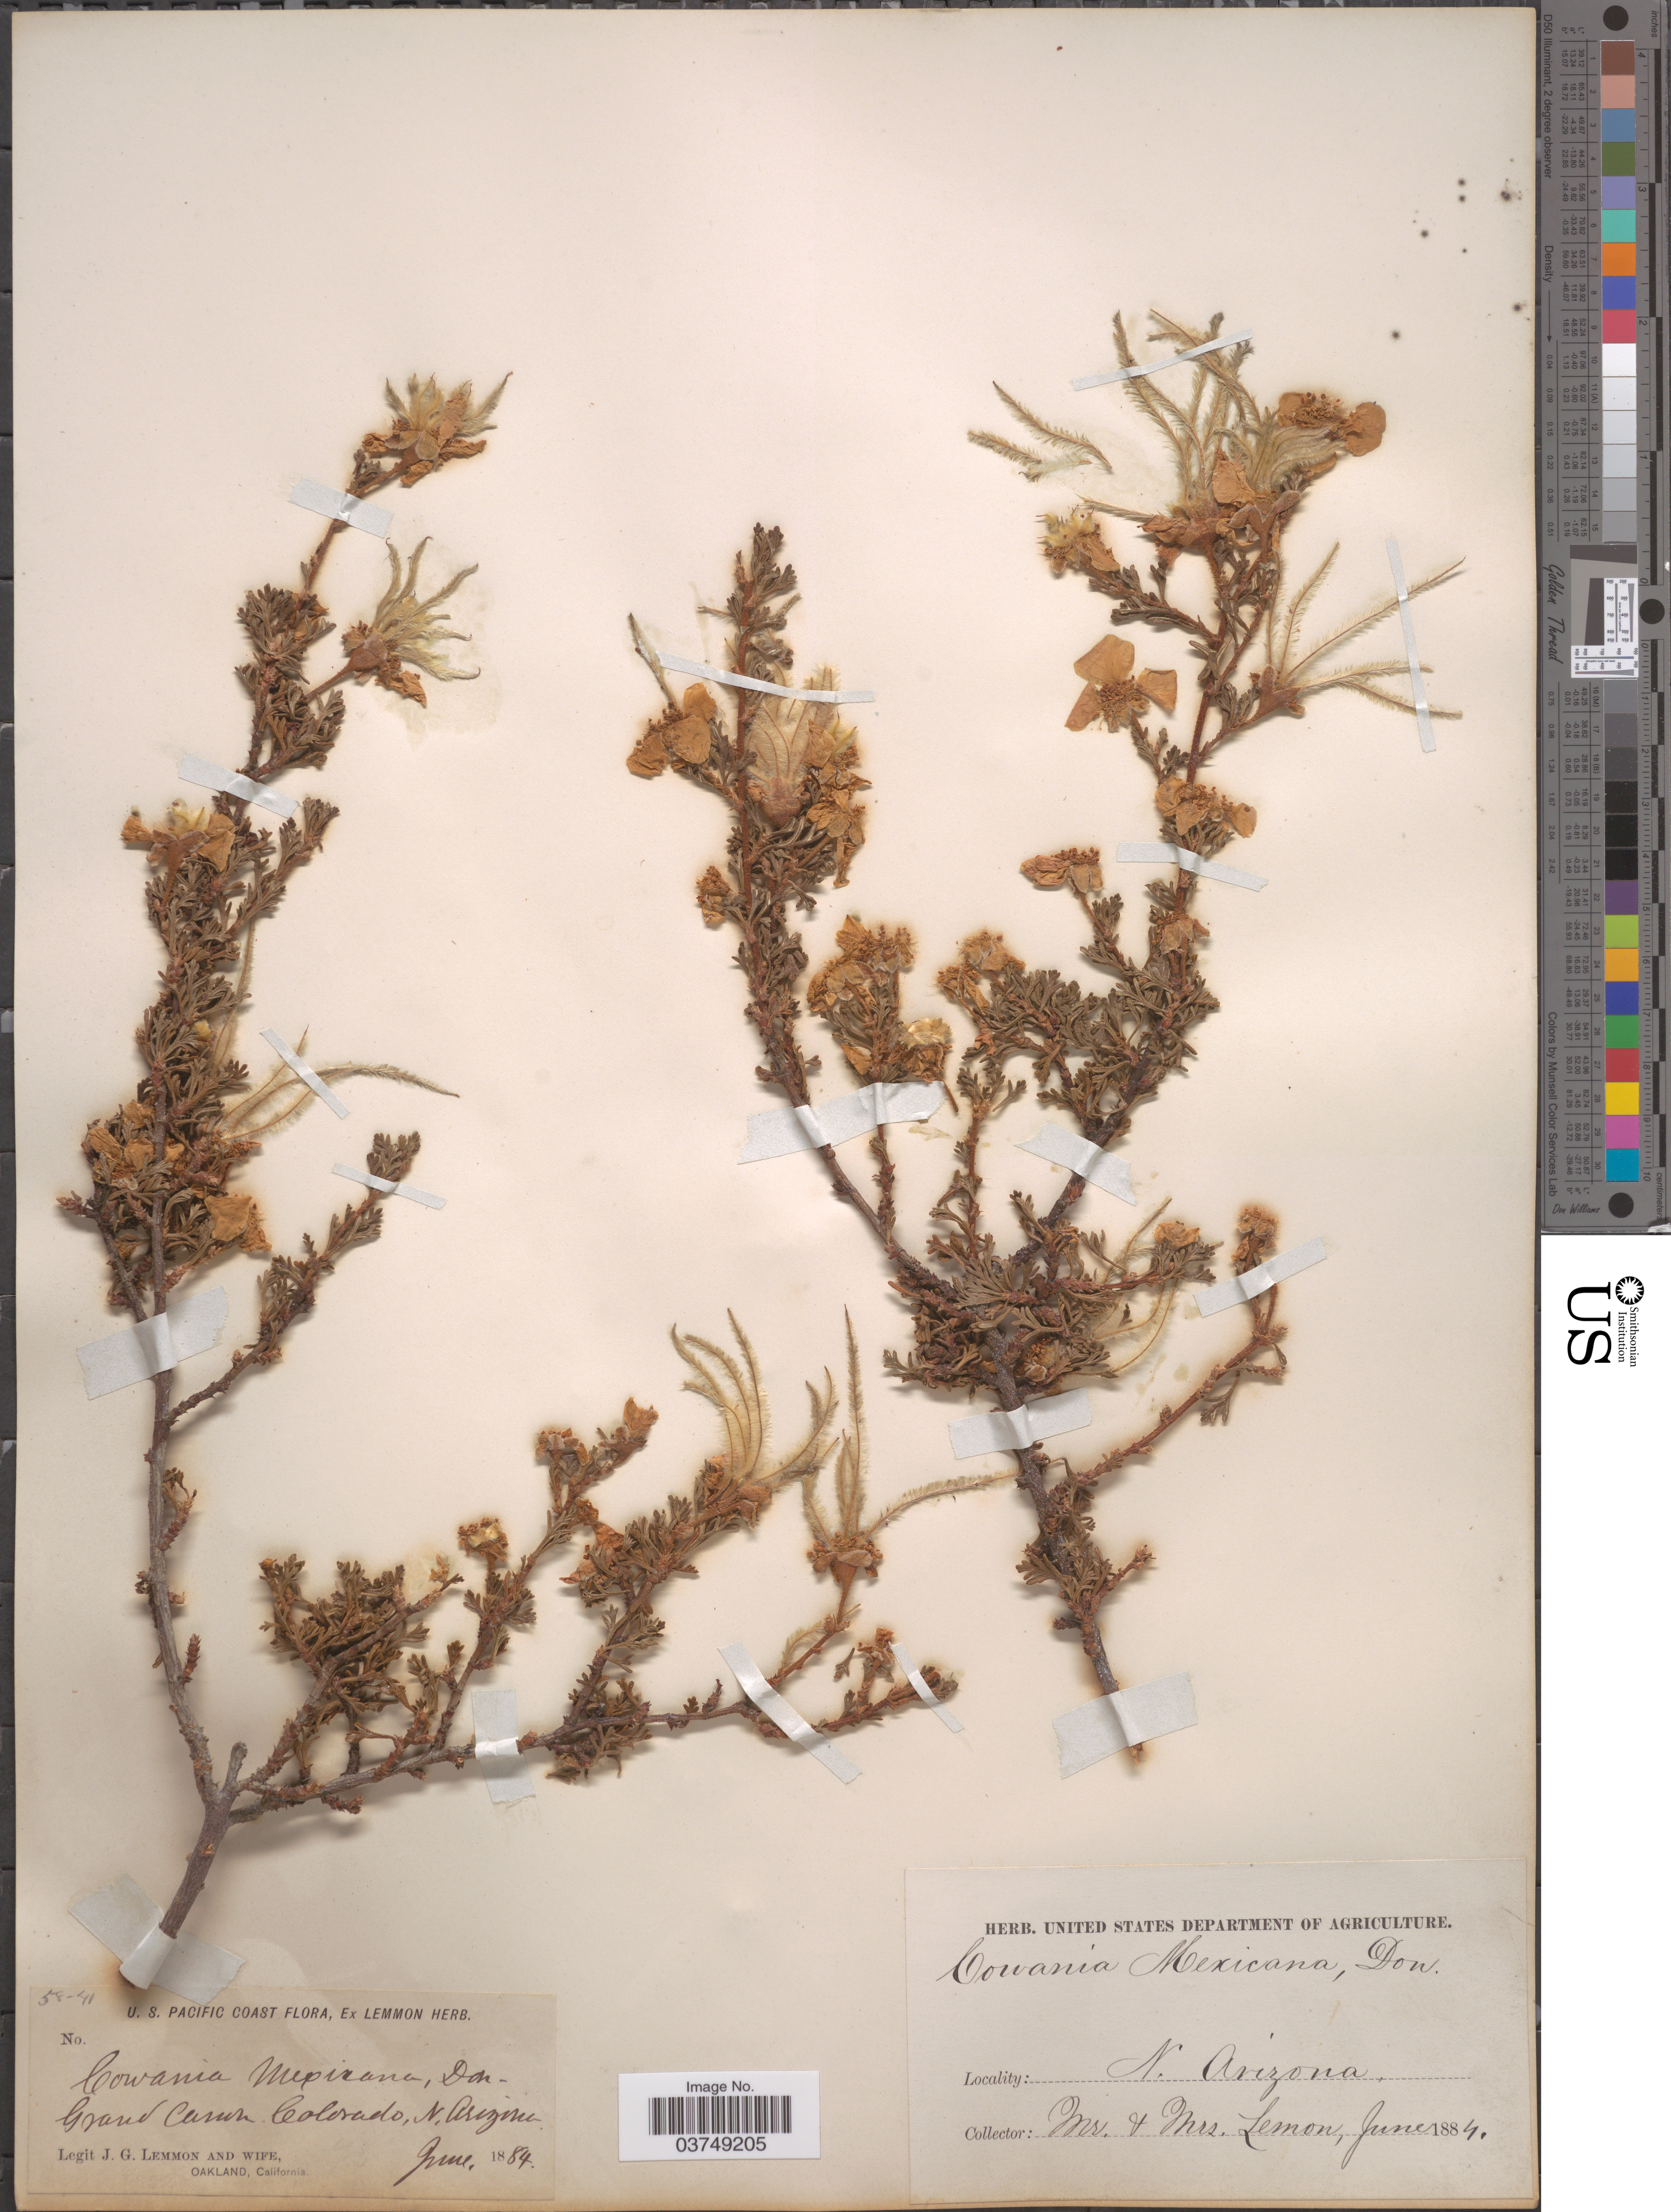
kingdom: Plantae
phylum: Tracheophyta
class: Magnoliopsida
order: Rosales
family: Rosaceae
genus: Purshia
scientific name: Purshia stansburyana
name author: (Torr.) Henrickson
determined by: Strong, Mark T., (BOT), Smithsonian Institution - National Museum of Natural History (UNITED STATES)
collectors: J. Lemmon & Mrs. J. G. Lemmon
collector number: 58-41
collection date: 1884-06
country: United States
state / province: Arizona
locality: N. Arizona. Grand Canon. Colorado.